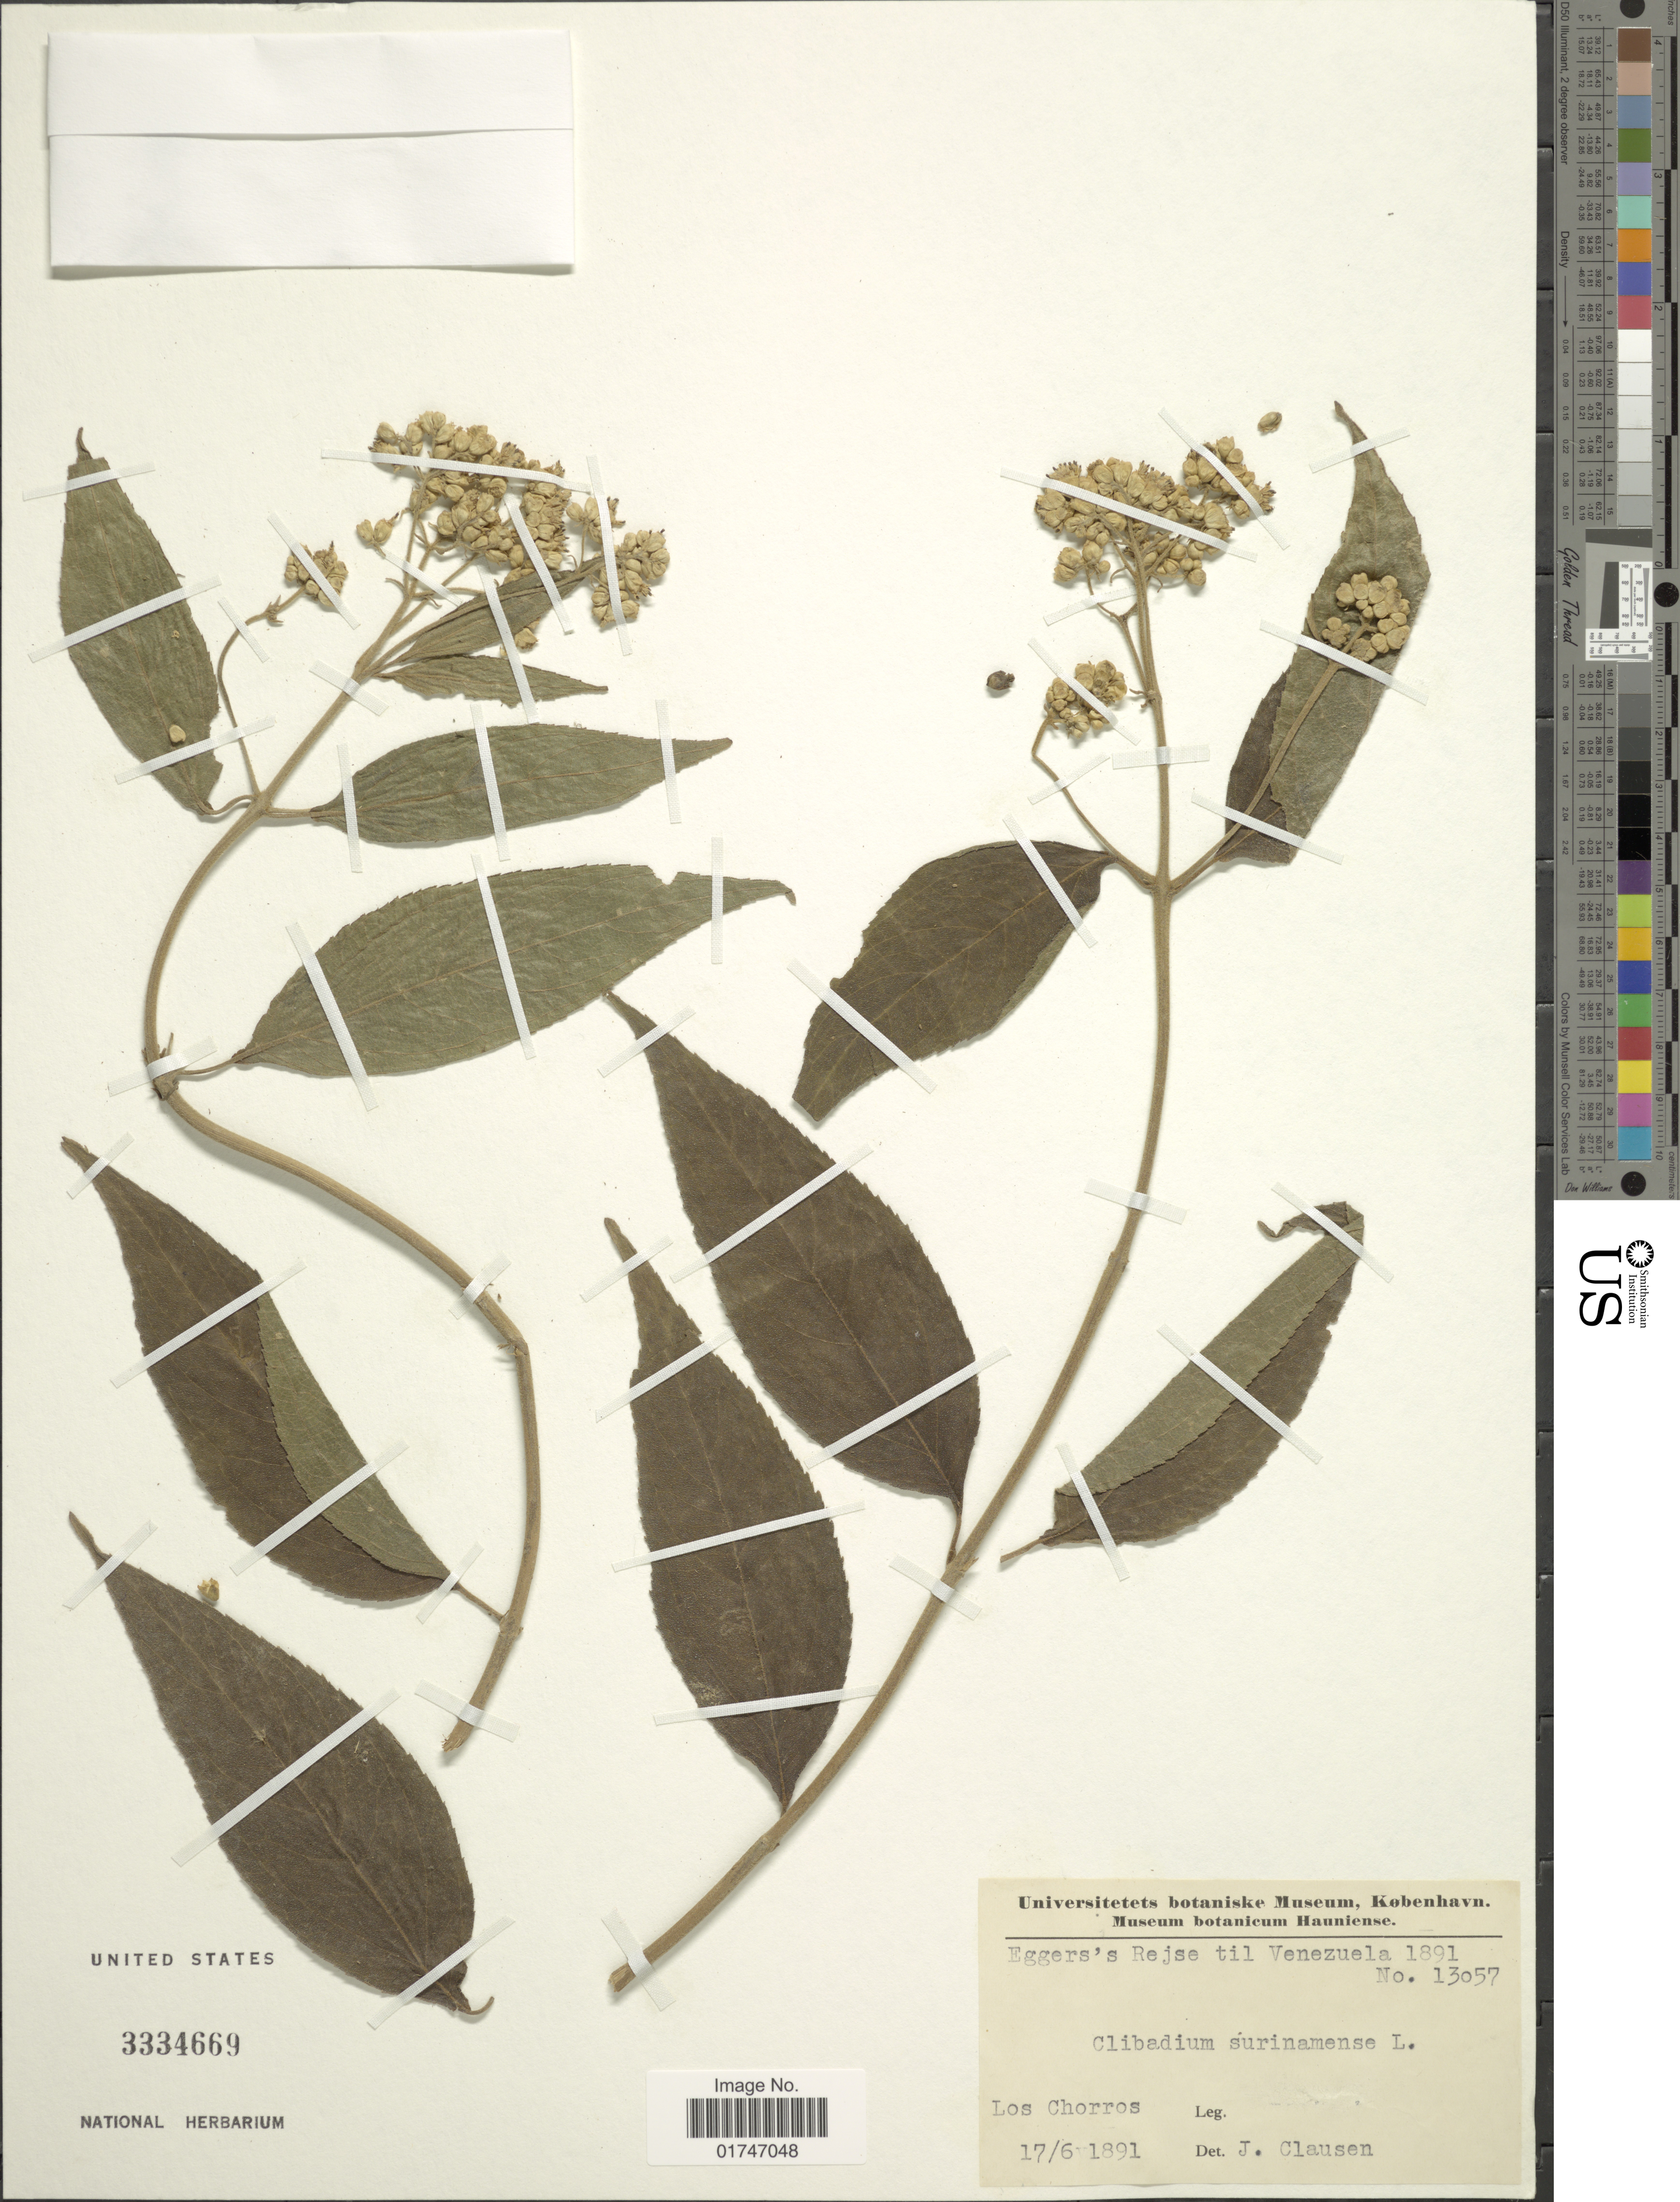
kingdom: Plantae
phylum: Tracheophyta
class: Magnoliopsida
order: Asterales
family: Asteraceae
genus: Clibadium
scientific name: Clibadium surinamense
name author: L.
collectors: -. Eggers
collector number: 13057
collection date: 1891-06-17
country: Venezuela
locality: Los Chorros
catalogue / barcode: US 3334669